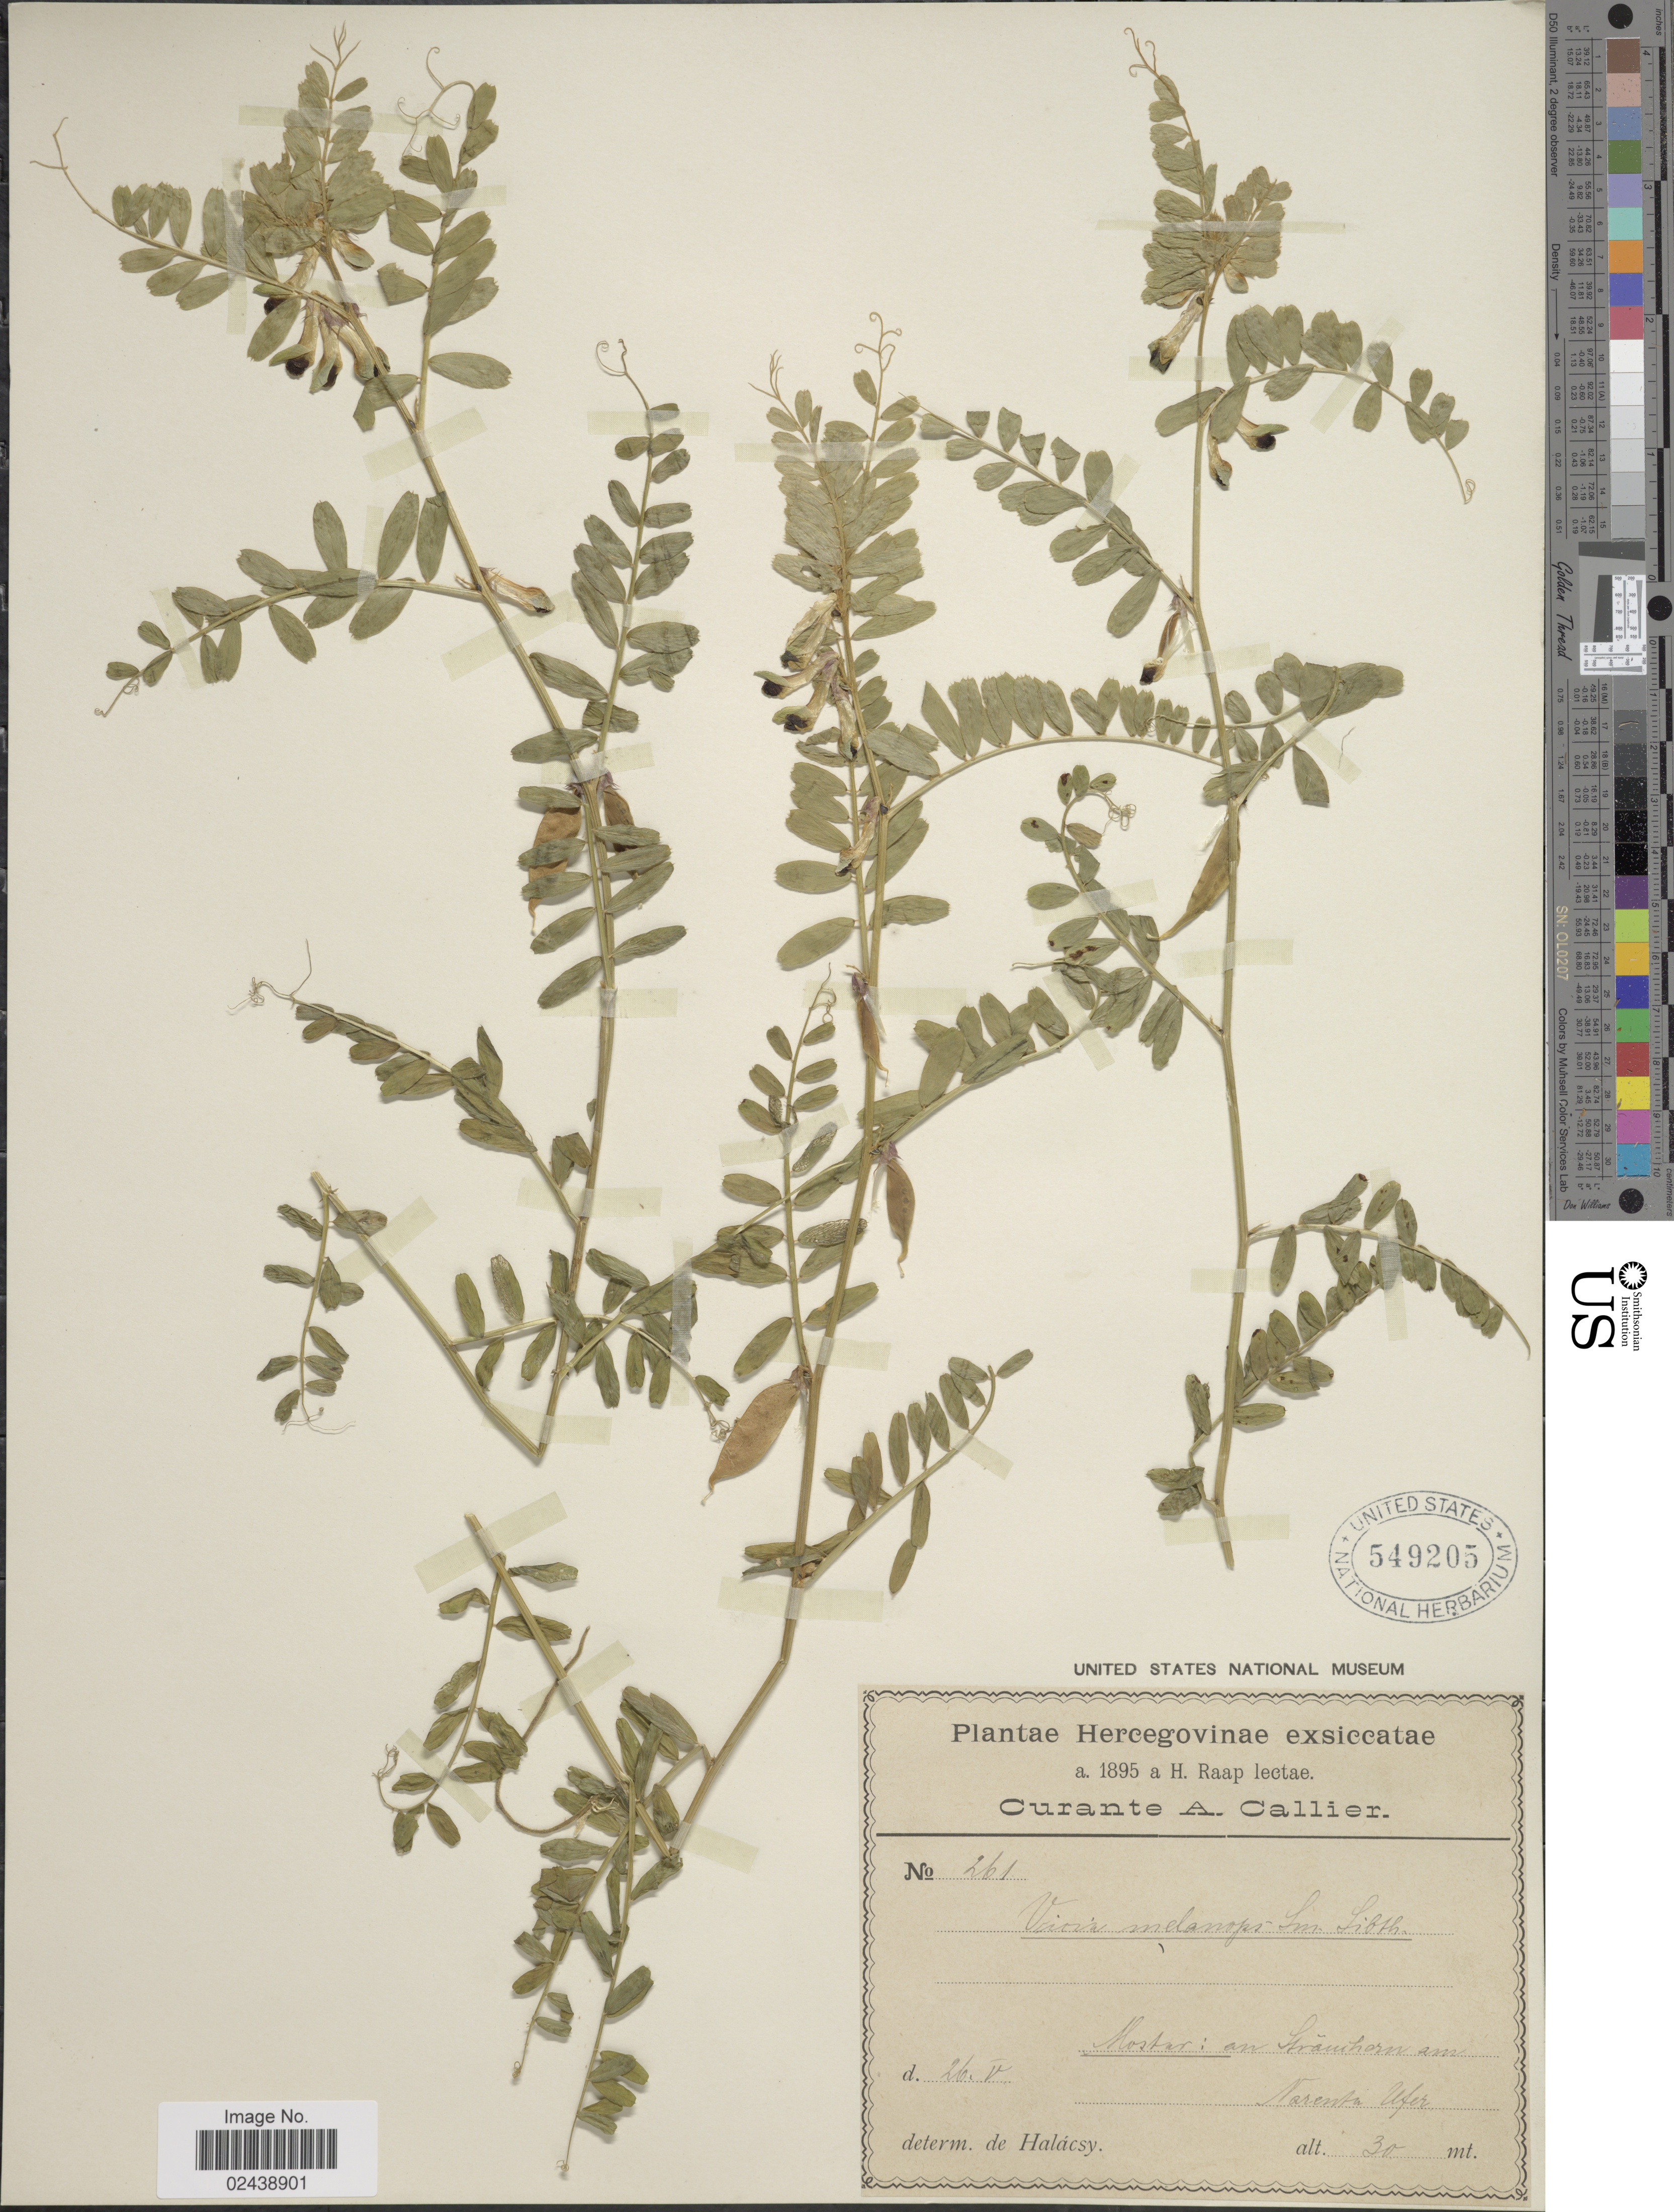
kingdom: Plantae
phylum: Tracheophyta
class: Magnoliopsida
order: Fabales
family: Fabaceae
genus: Vicia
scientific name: Vicia melanops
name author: Sibth. & Sm.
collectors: C. A. Callier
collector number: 261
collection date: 1895-05-26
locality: Hercegovinae. Hoster: an Isramhorn am Narenta Ufer [interpreted]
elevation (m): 30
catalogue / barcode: US 549205